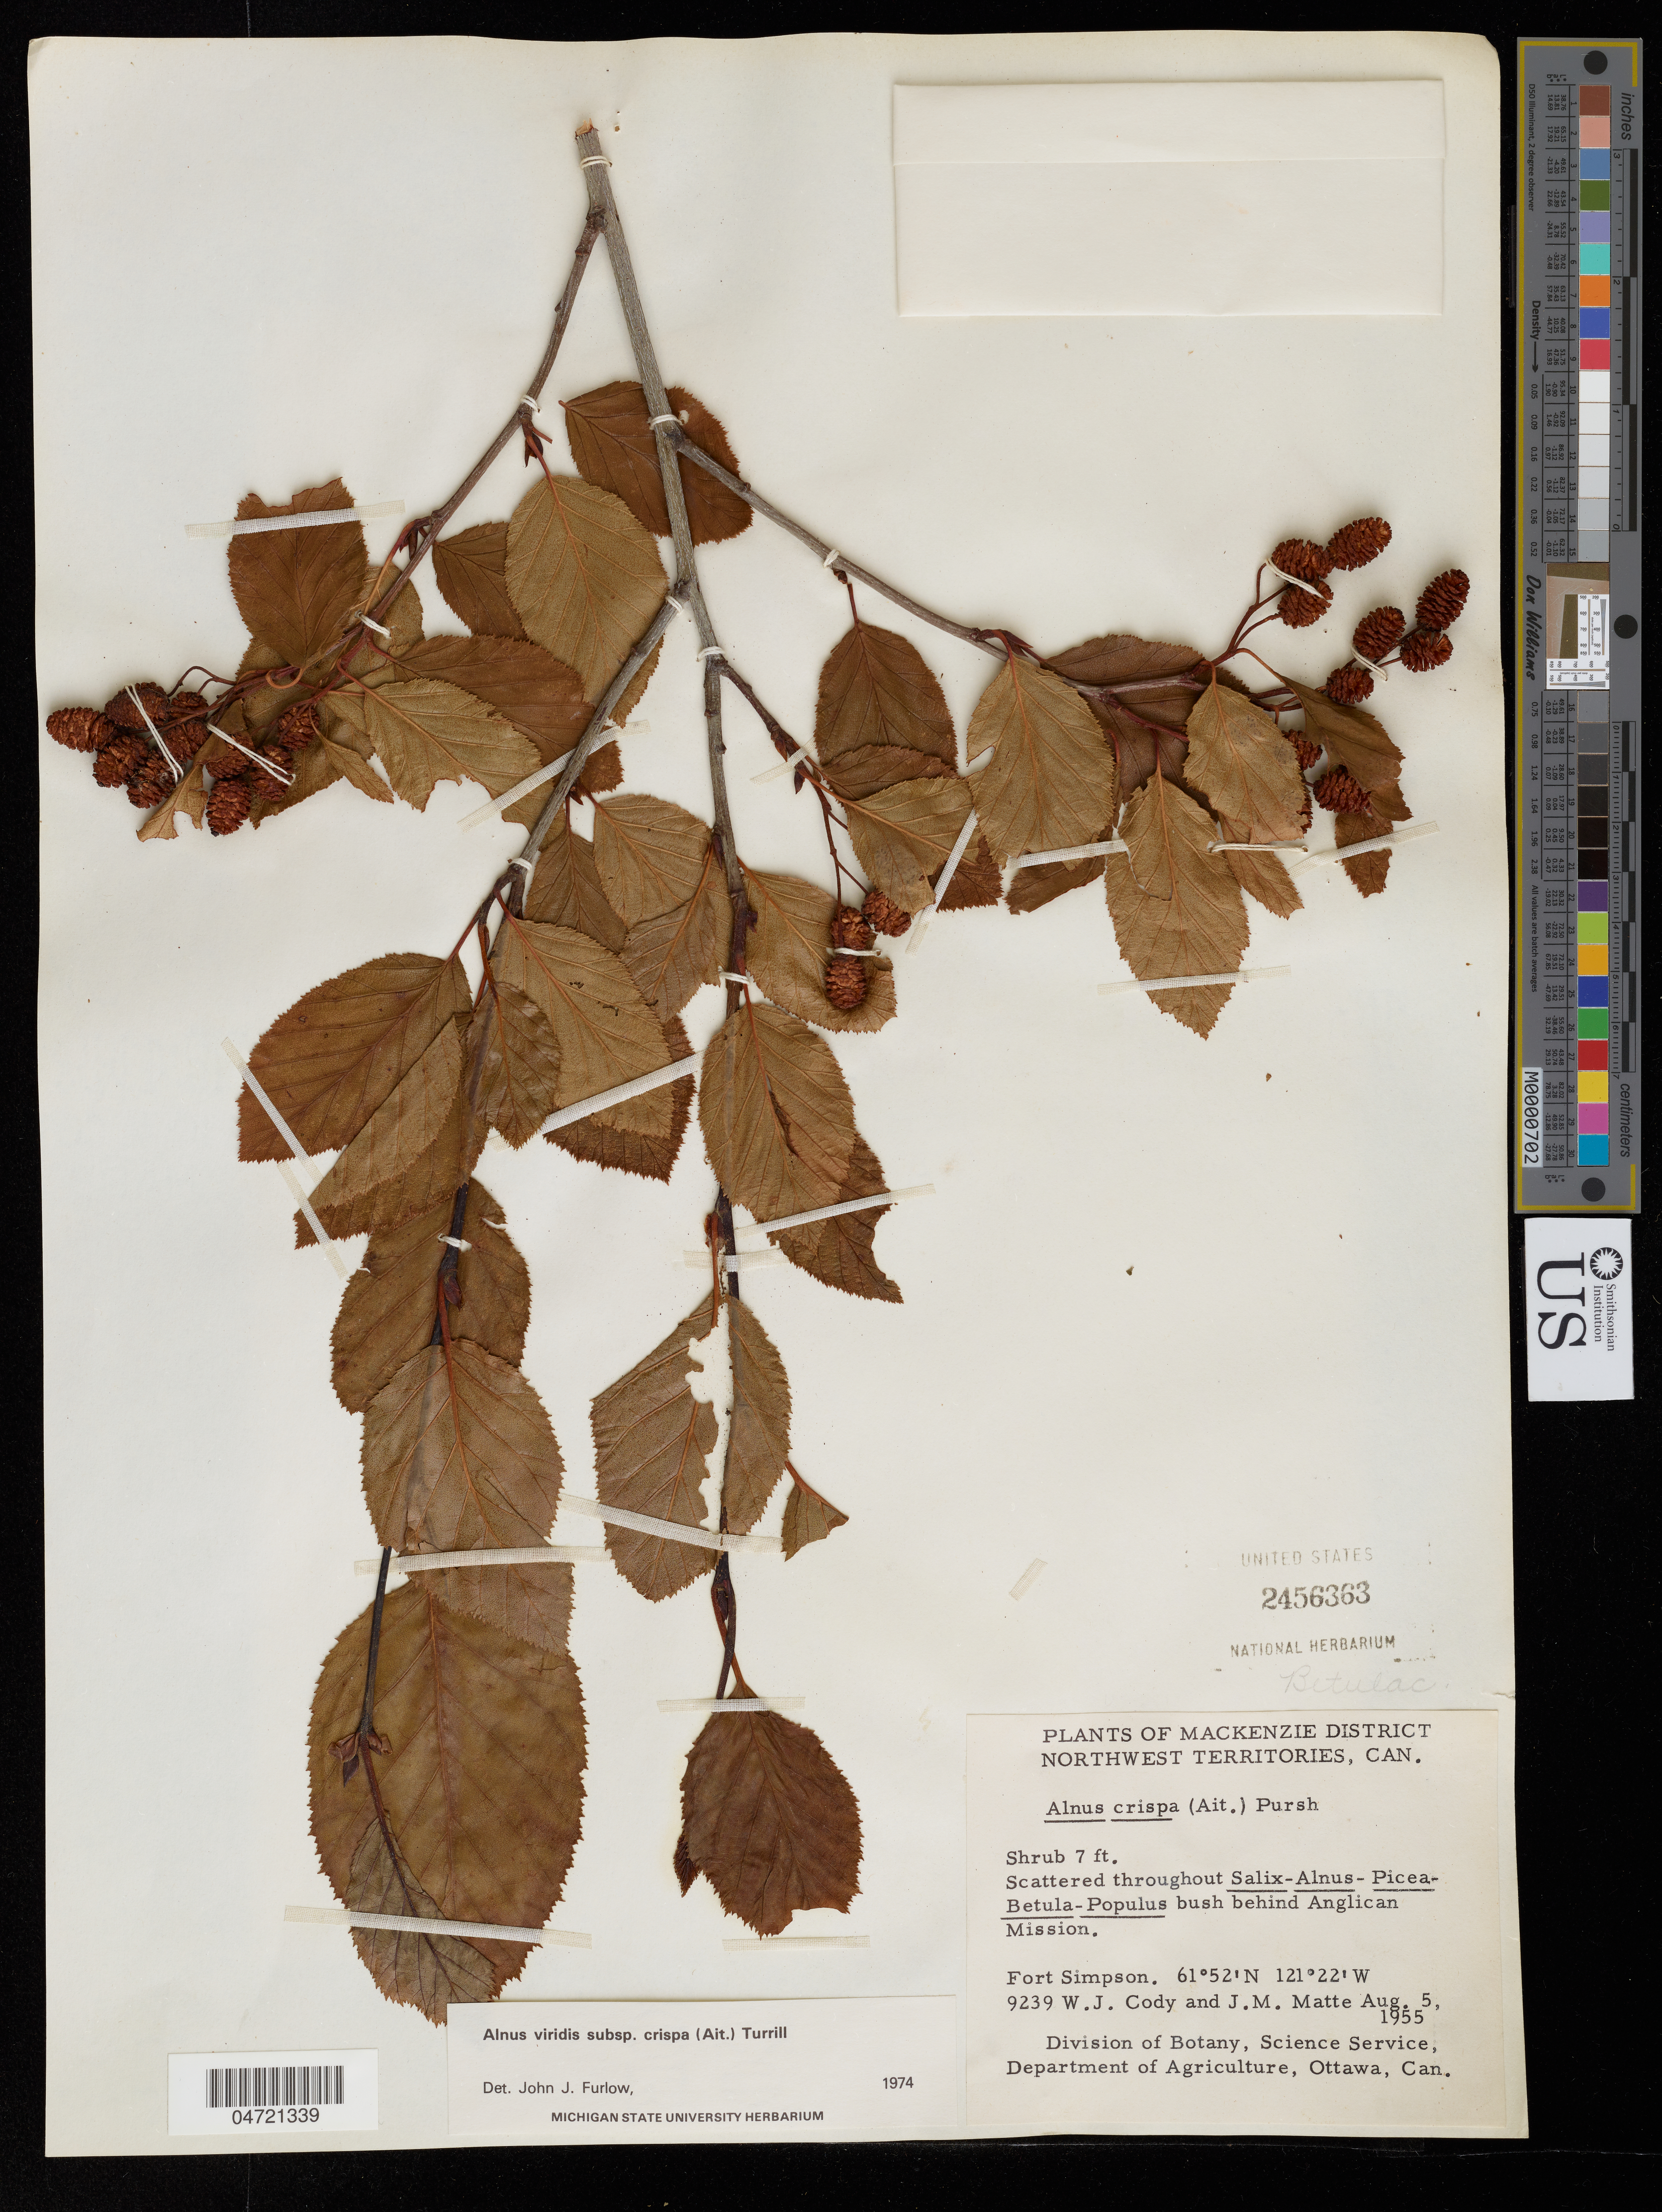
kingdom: Plantae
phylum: Tracheophyta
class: Magnoliopsida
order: Fagales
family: Betulaceae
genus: Alnus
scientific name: Alnus viridis subsp. crispa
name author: (Aiton) Turrill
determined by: Furlow, J. J.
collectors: W. Cody & J. Matte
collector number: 9239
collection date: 1955-08-05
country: Canada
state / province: Northwest Territories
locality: Mackenzie District, Behind Anglican Mission, Fort Simpson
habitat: Scattered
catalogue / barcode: US 2456363